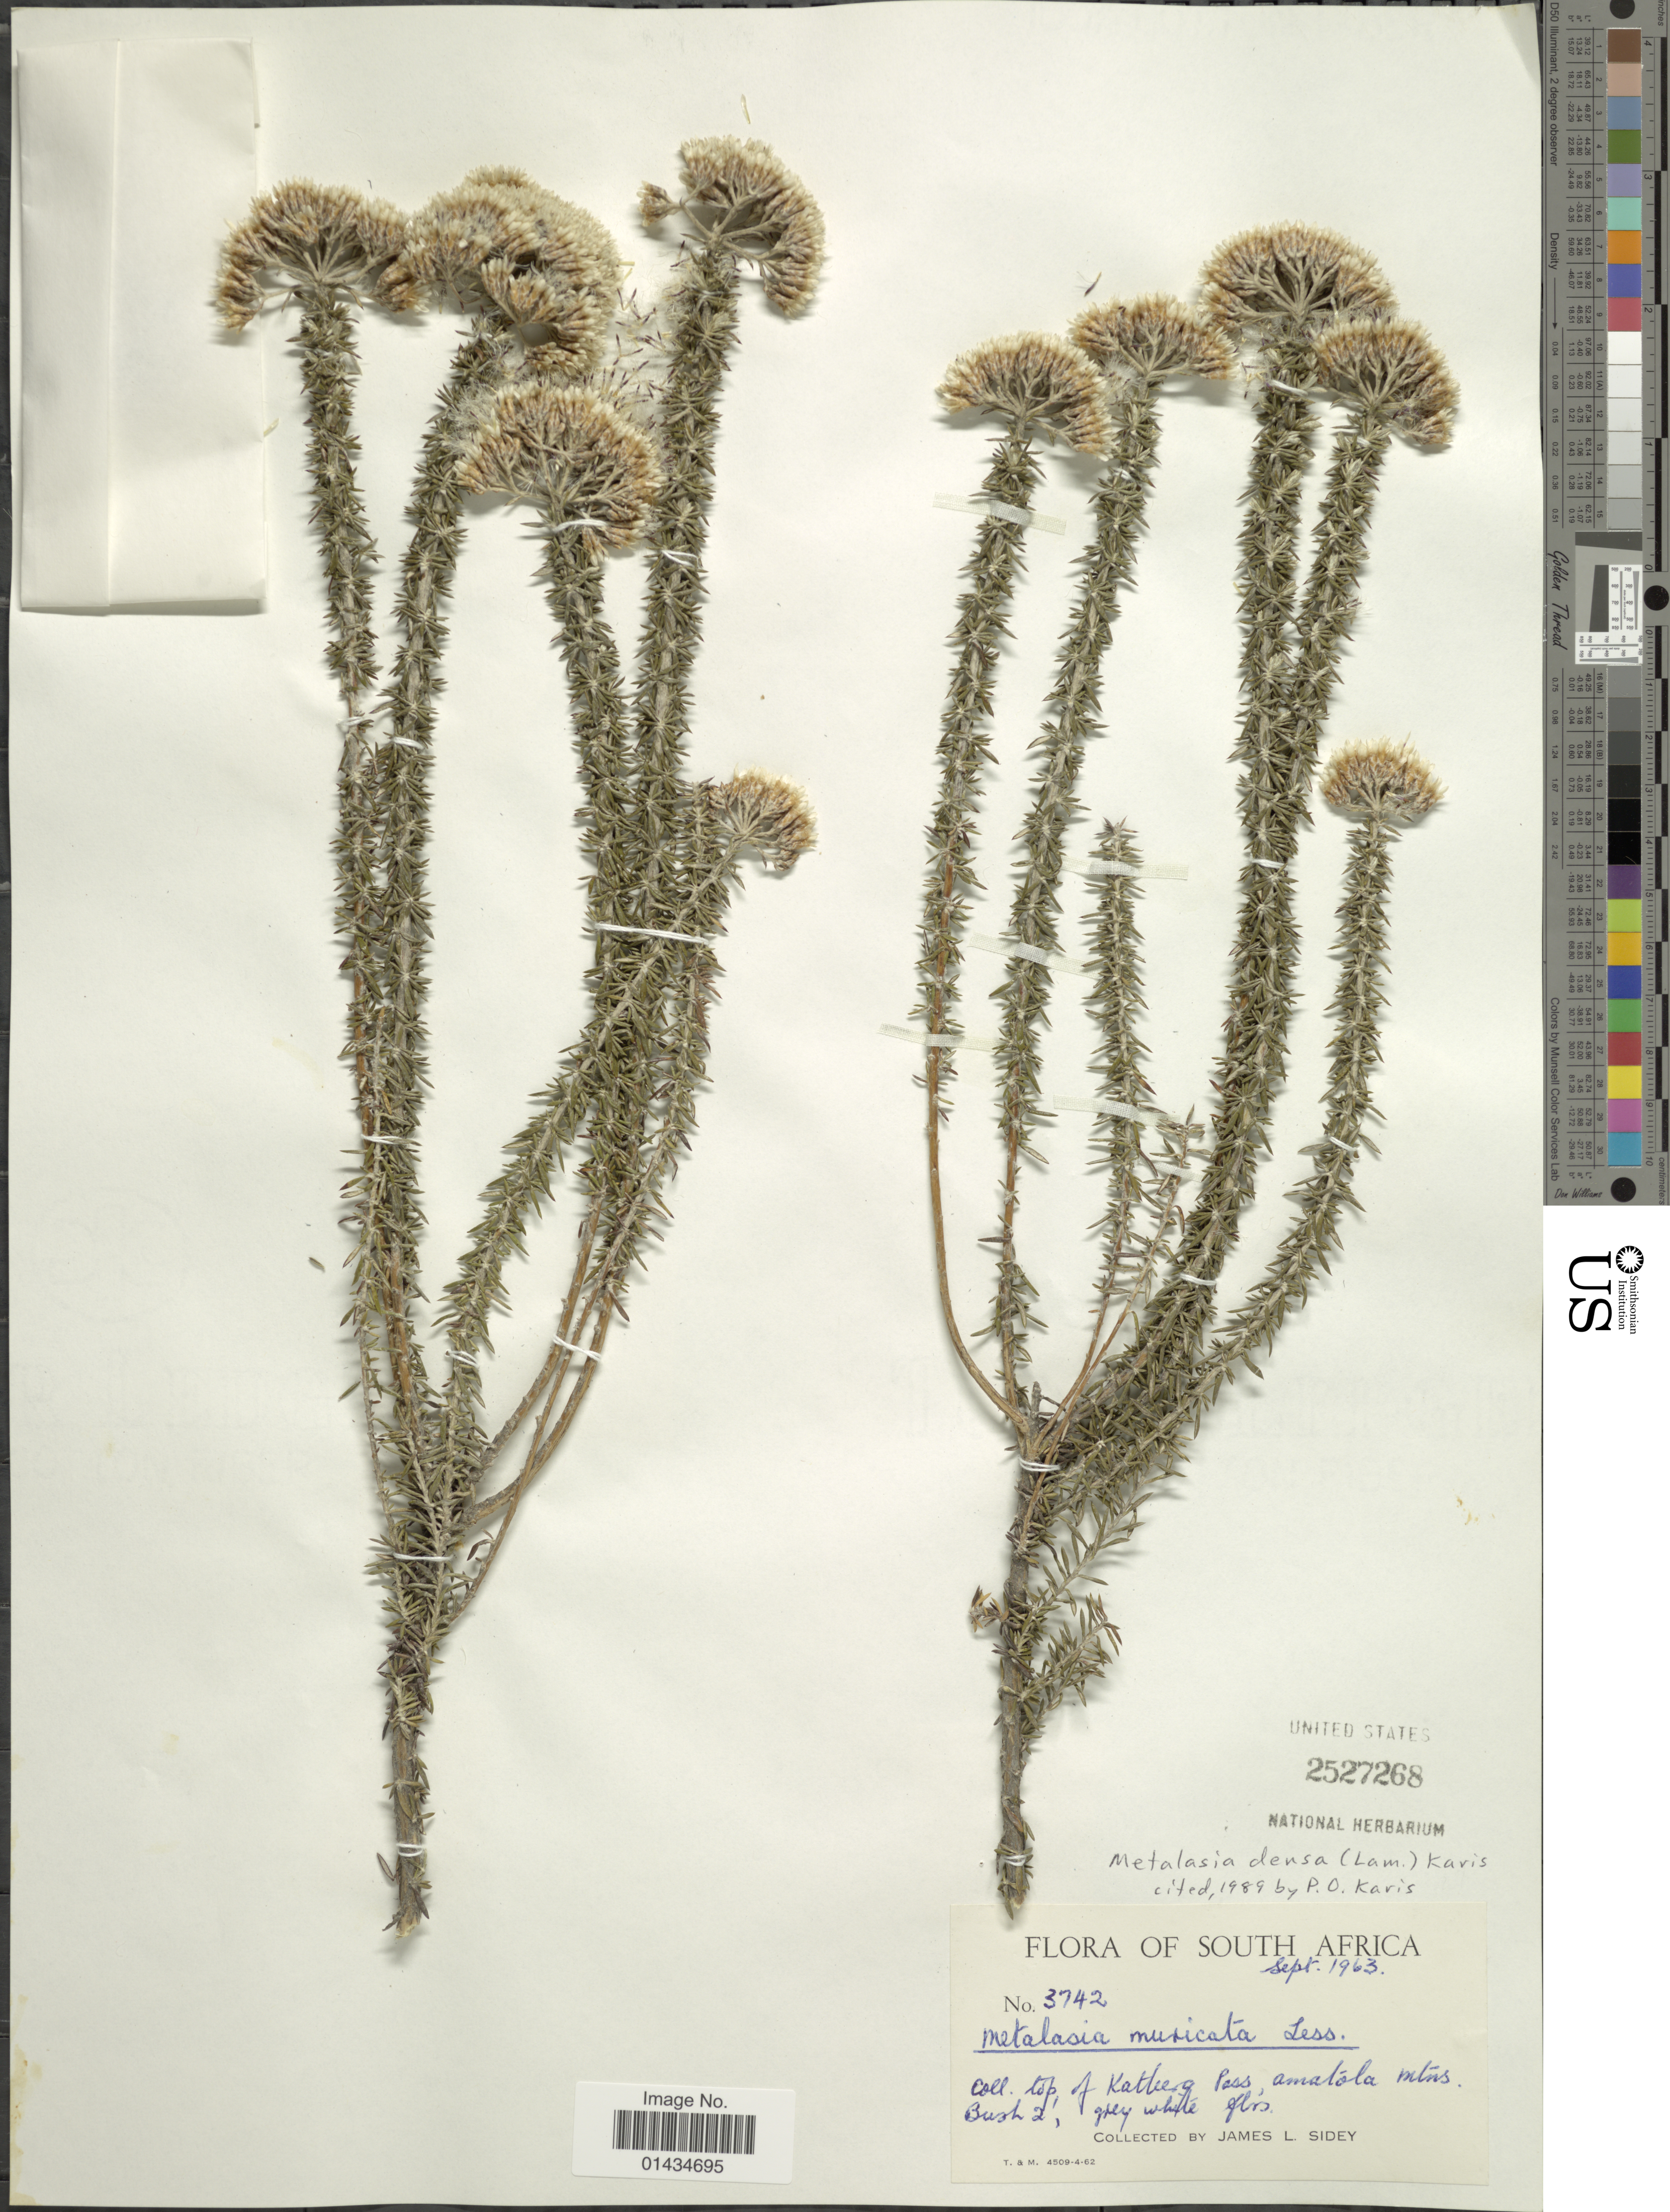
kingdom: Plantae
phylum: Tracheophyta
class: Magnoliopsida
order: Asterales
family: Asteraceae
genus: Metalasia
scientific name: Metalasia densa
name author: (Lam.) P.O. Karis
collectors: J. L. Sidey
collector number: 3742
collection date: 1963-09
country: South Africa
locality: Top of Katberg Pass, amatola Mts., Bush 2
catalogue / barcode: US 2527268